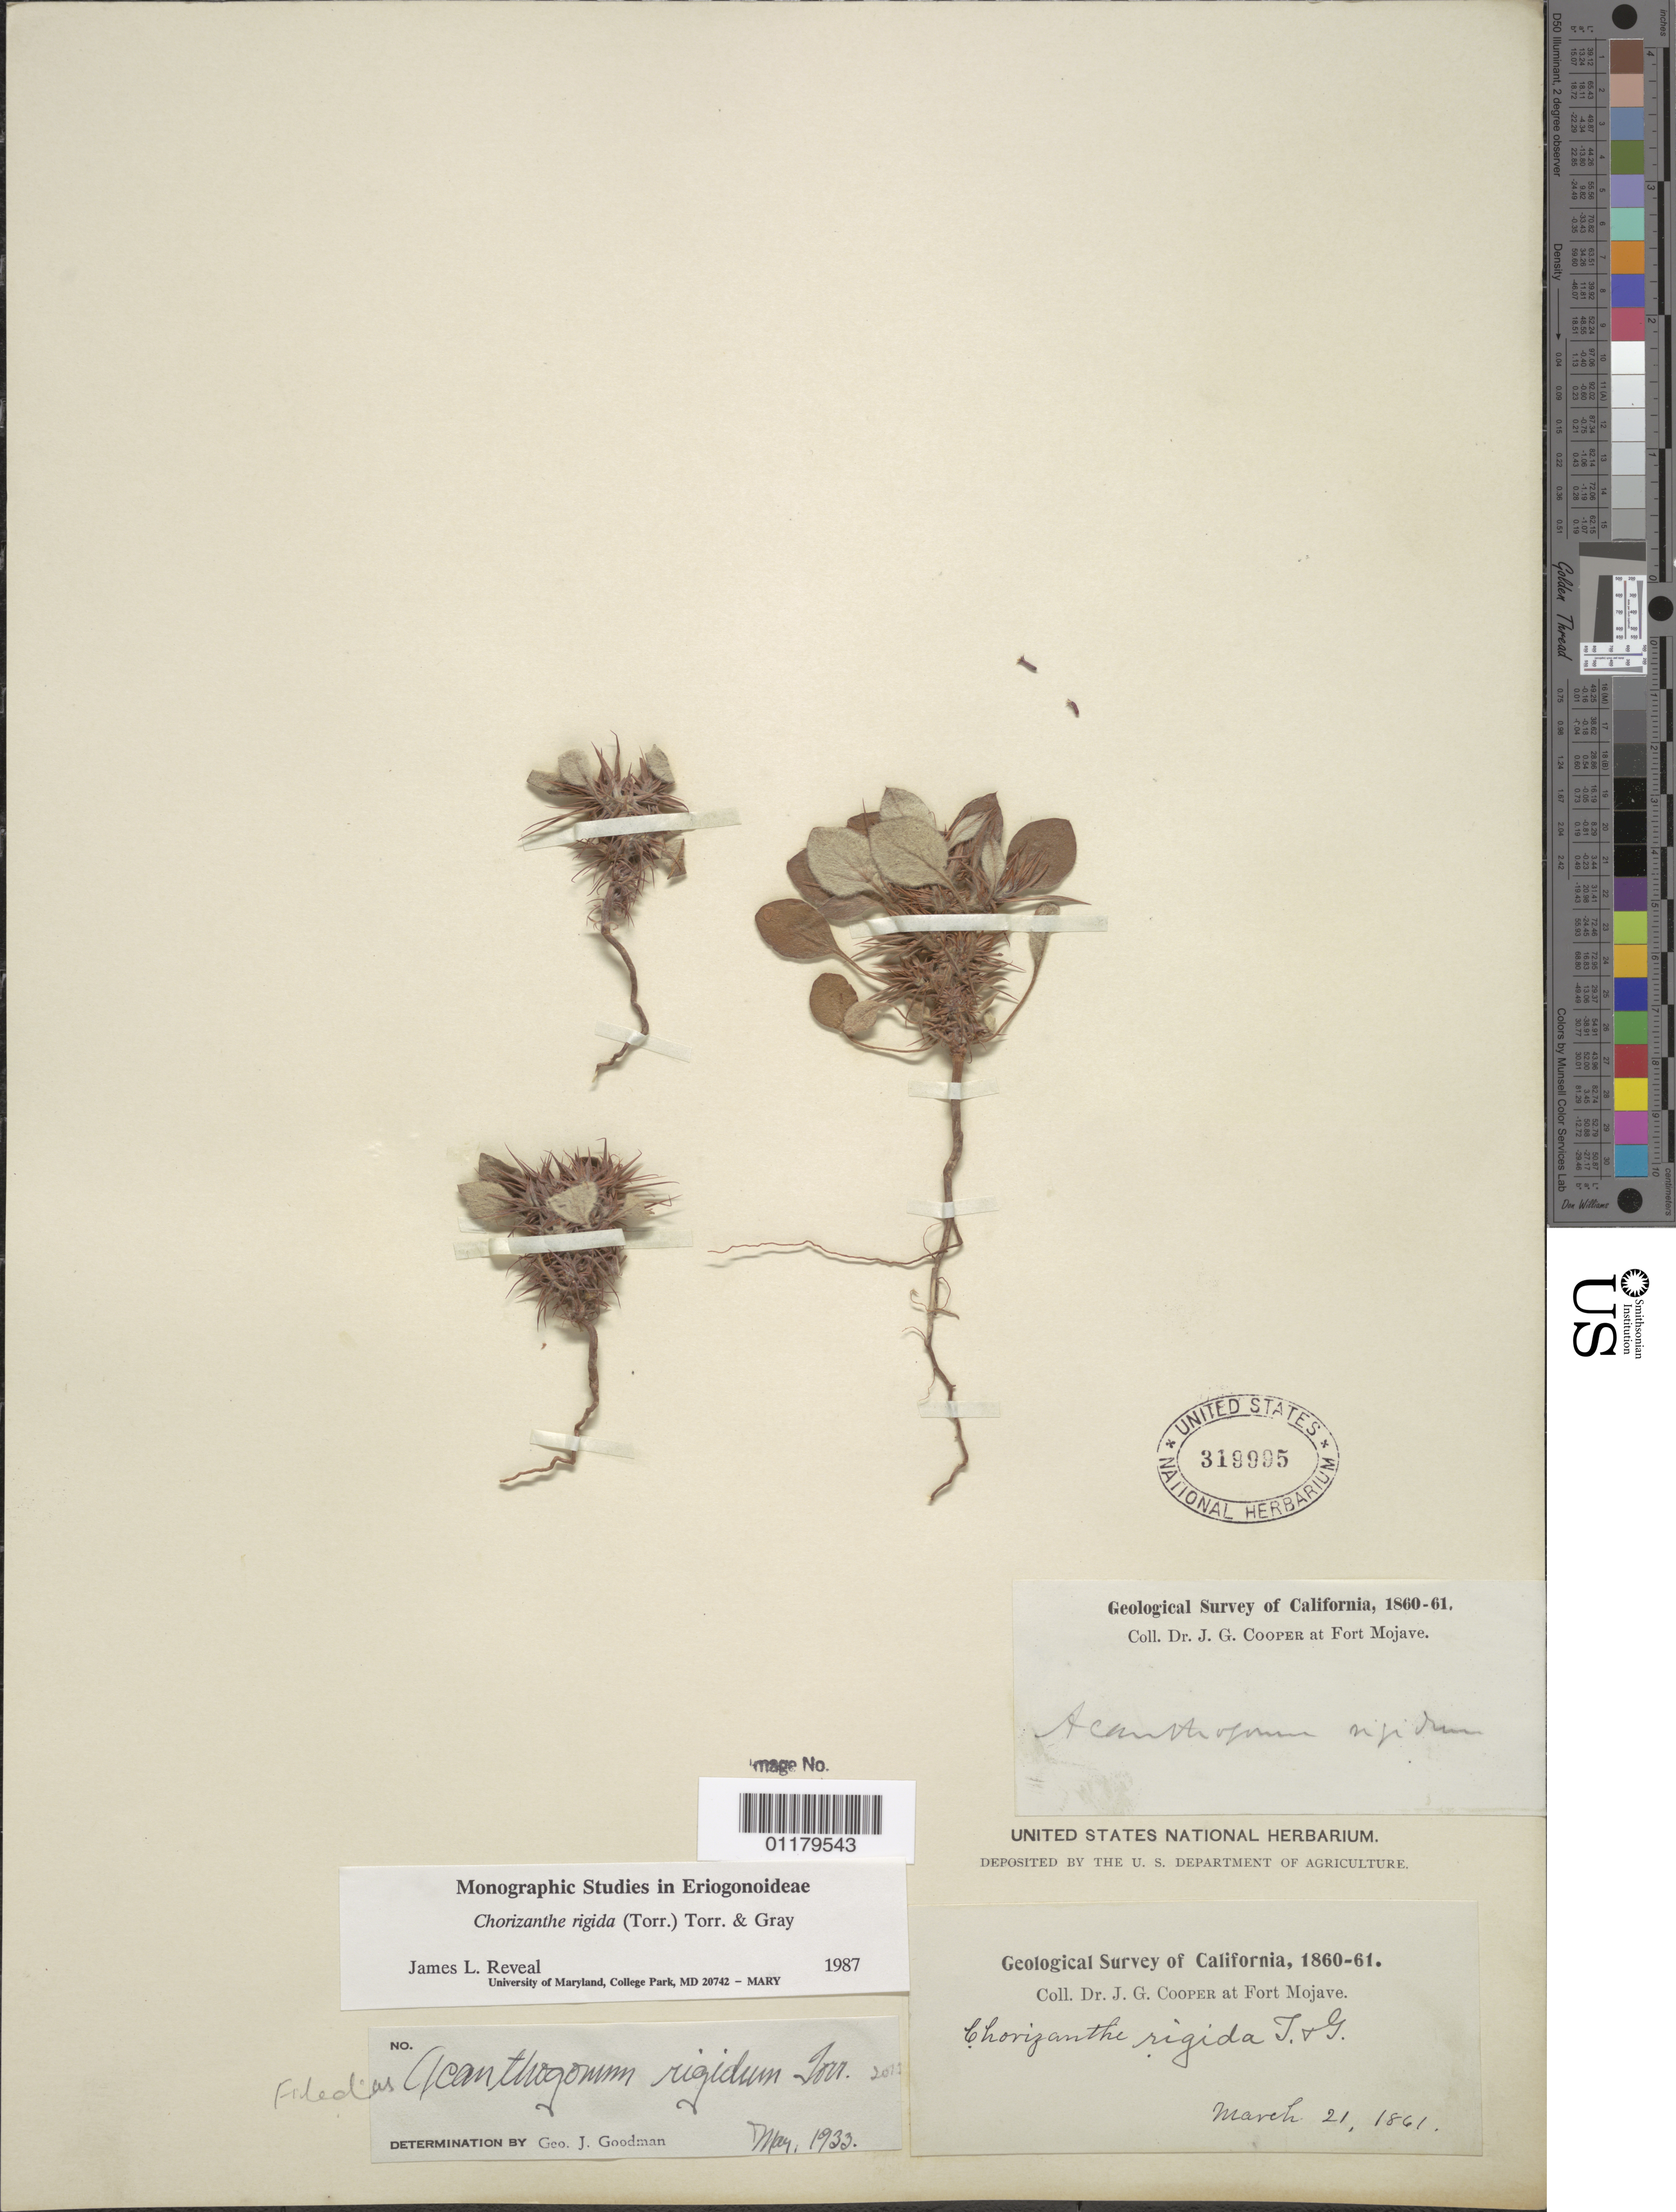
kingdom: Plantae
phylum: Tracheophyta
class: Magnoliopsida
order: Caryophyllales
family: Polygonaceae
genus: Chorizanthe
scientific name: Chorizanthe rigida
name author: (Torr.) Torr. & A. Gray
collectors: J. G. Cooper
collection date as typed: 21 Mar 1861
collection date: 1861-03-21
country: United States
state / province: California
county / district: San Bernardino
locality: At Fort Mojave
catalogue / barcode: US 319995